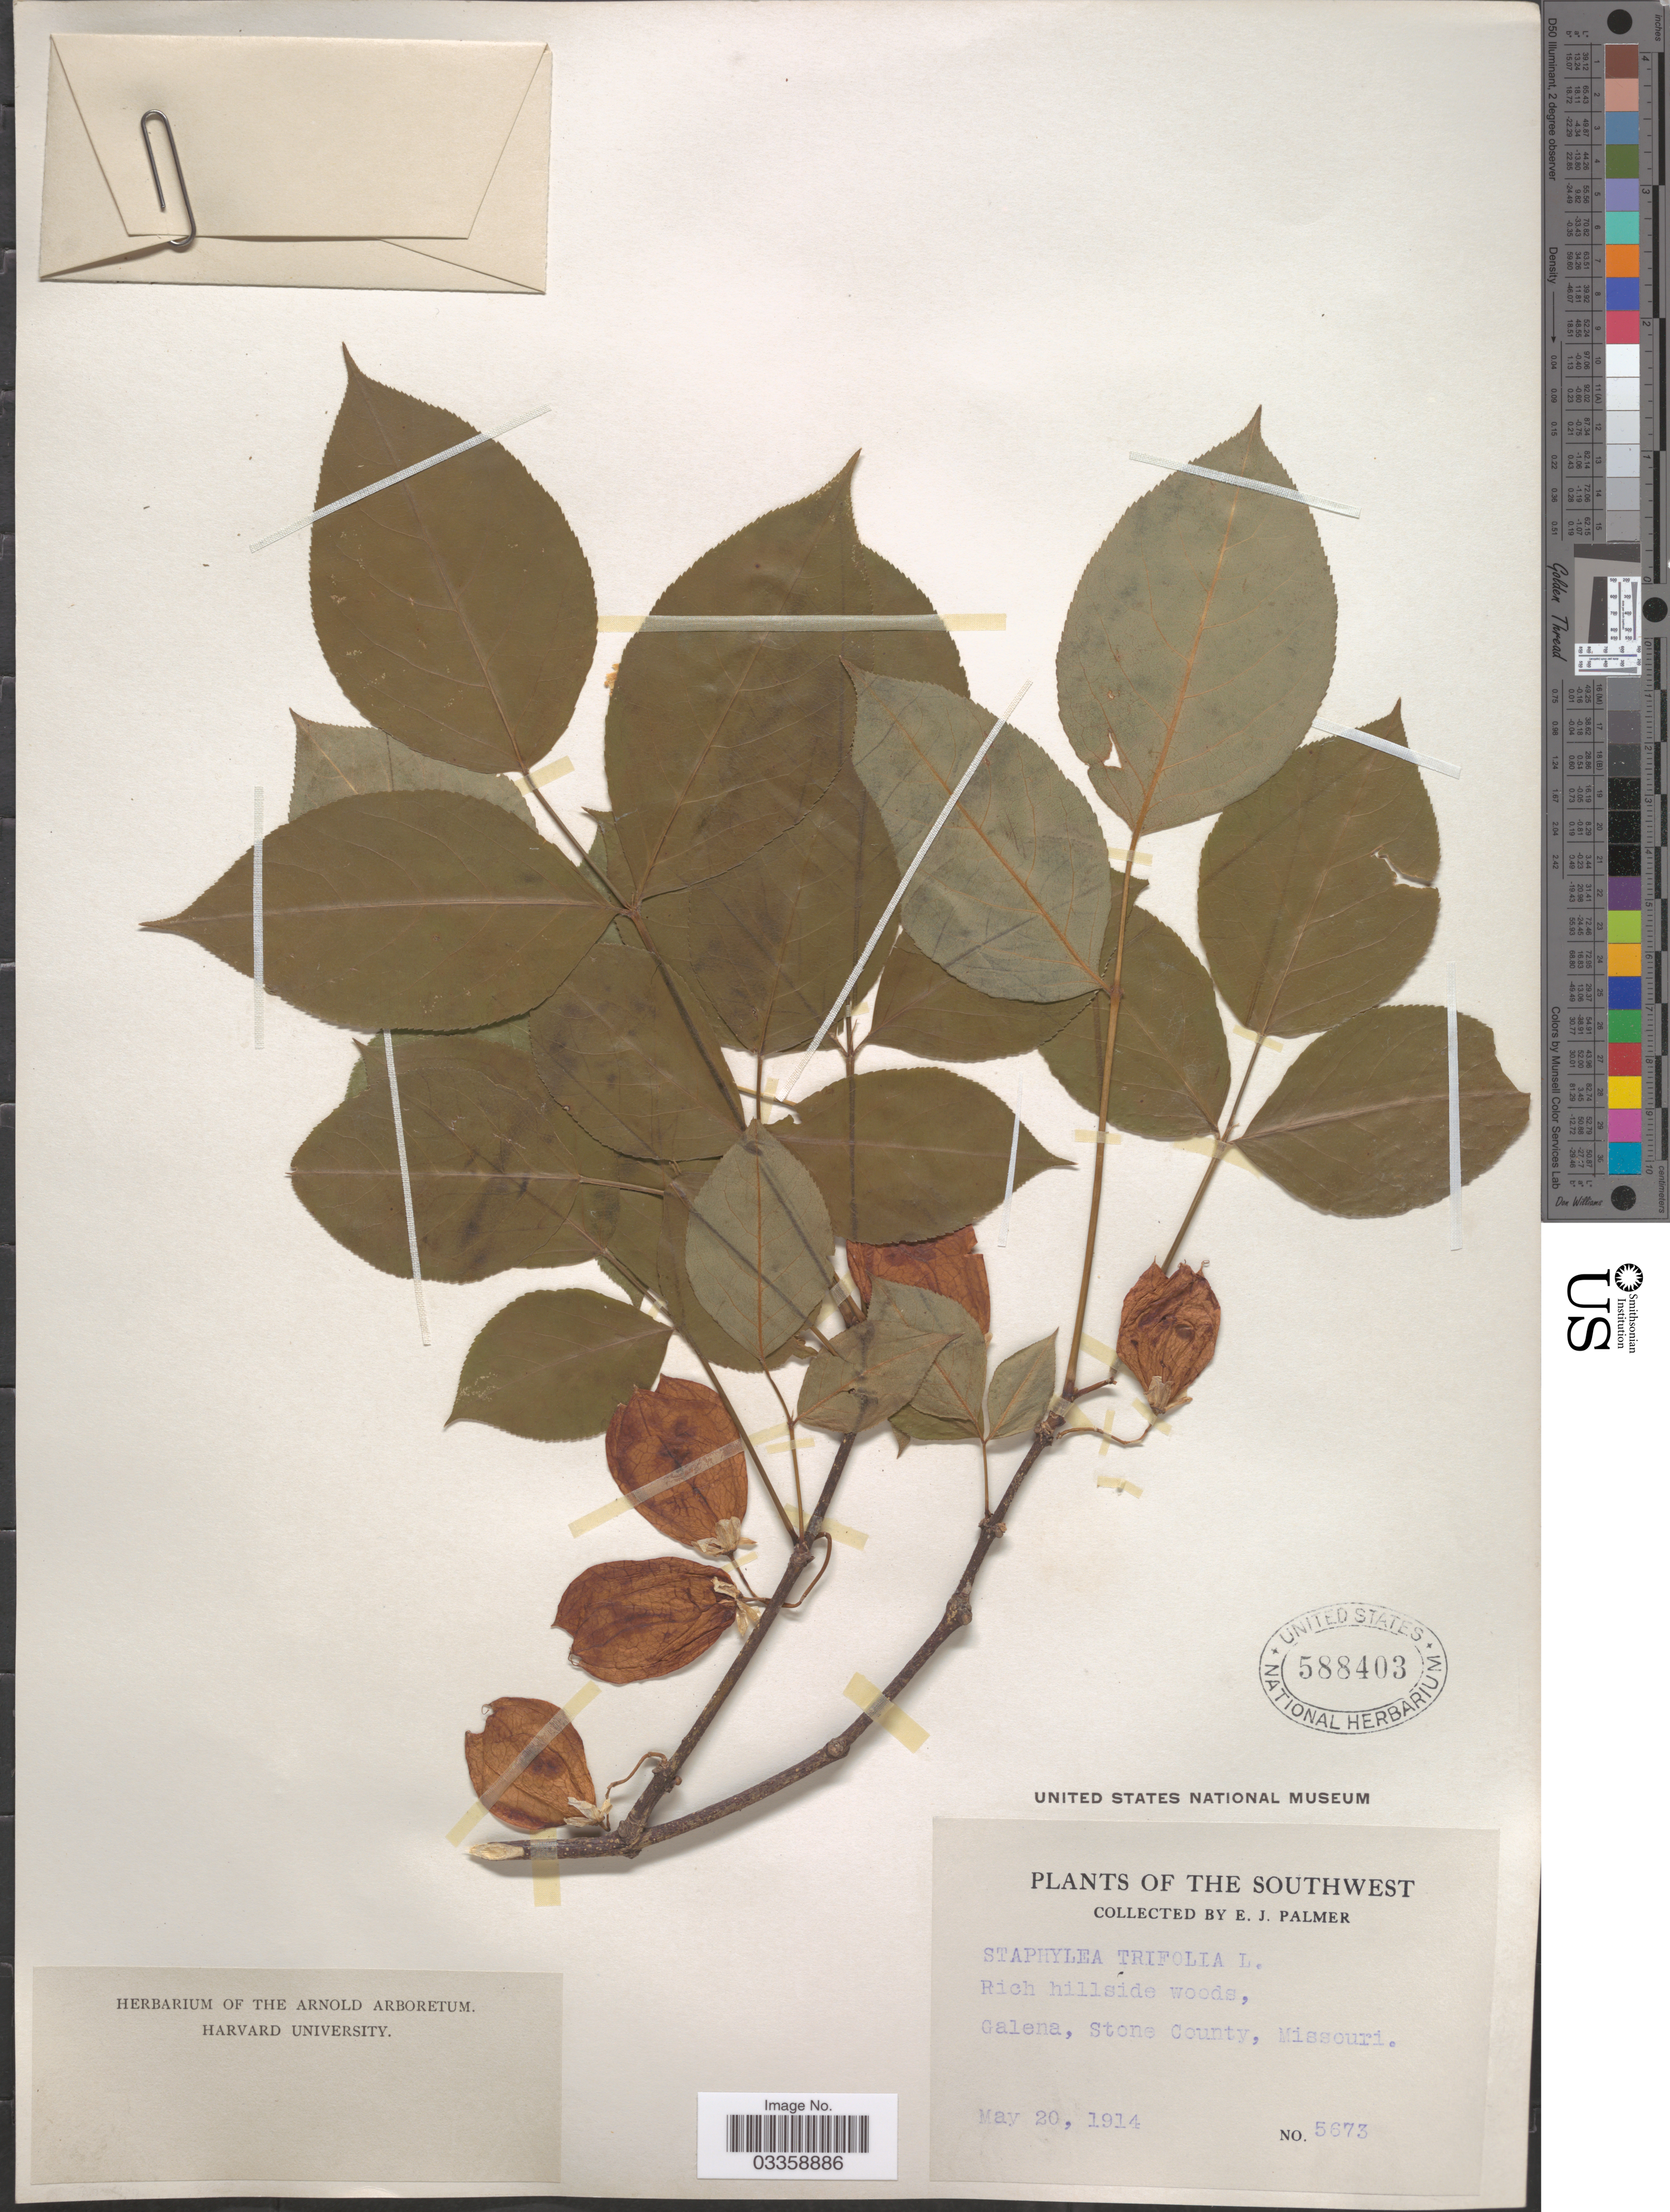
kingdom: Plantae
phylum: Tracheophyta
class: Magnoliopsida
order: Crossosomatales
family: Staphyleaceae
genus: Staphylea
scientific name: Staphylea trifolia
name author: L.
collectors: E. J. Palmer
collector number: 5673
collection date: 1914-05-20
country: United States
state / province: Missouri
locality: The Southwest. Galena, Stone County.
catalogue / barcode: US 588403